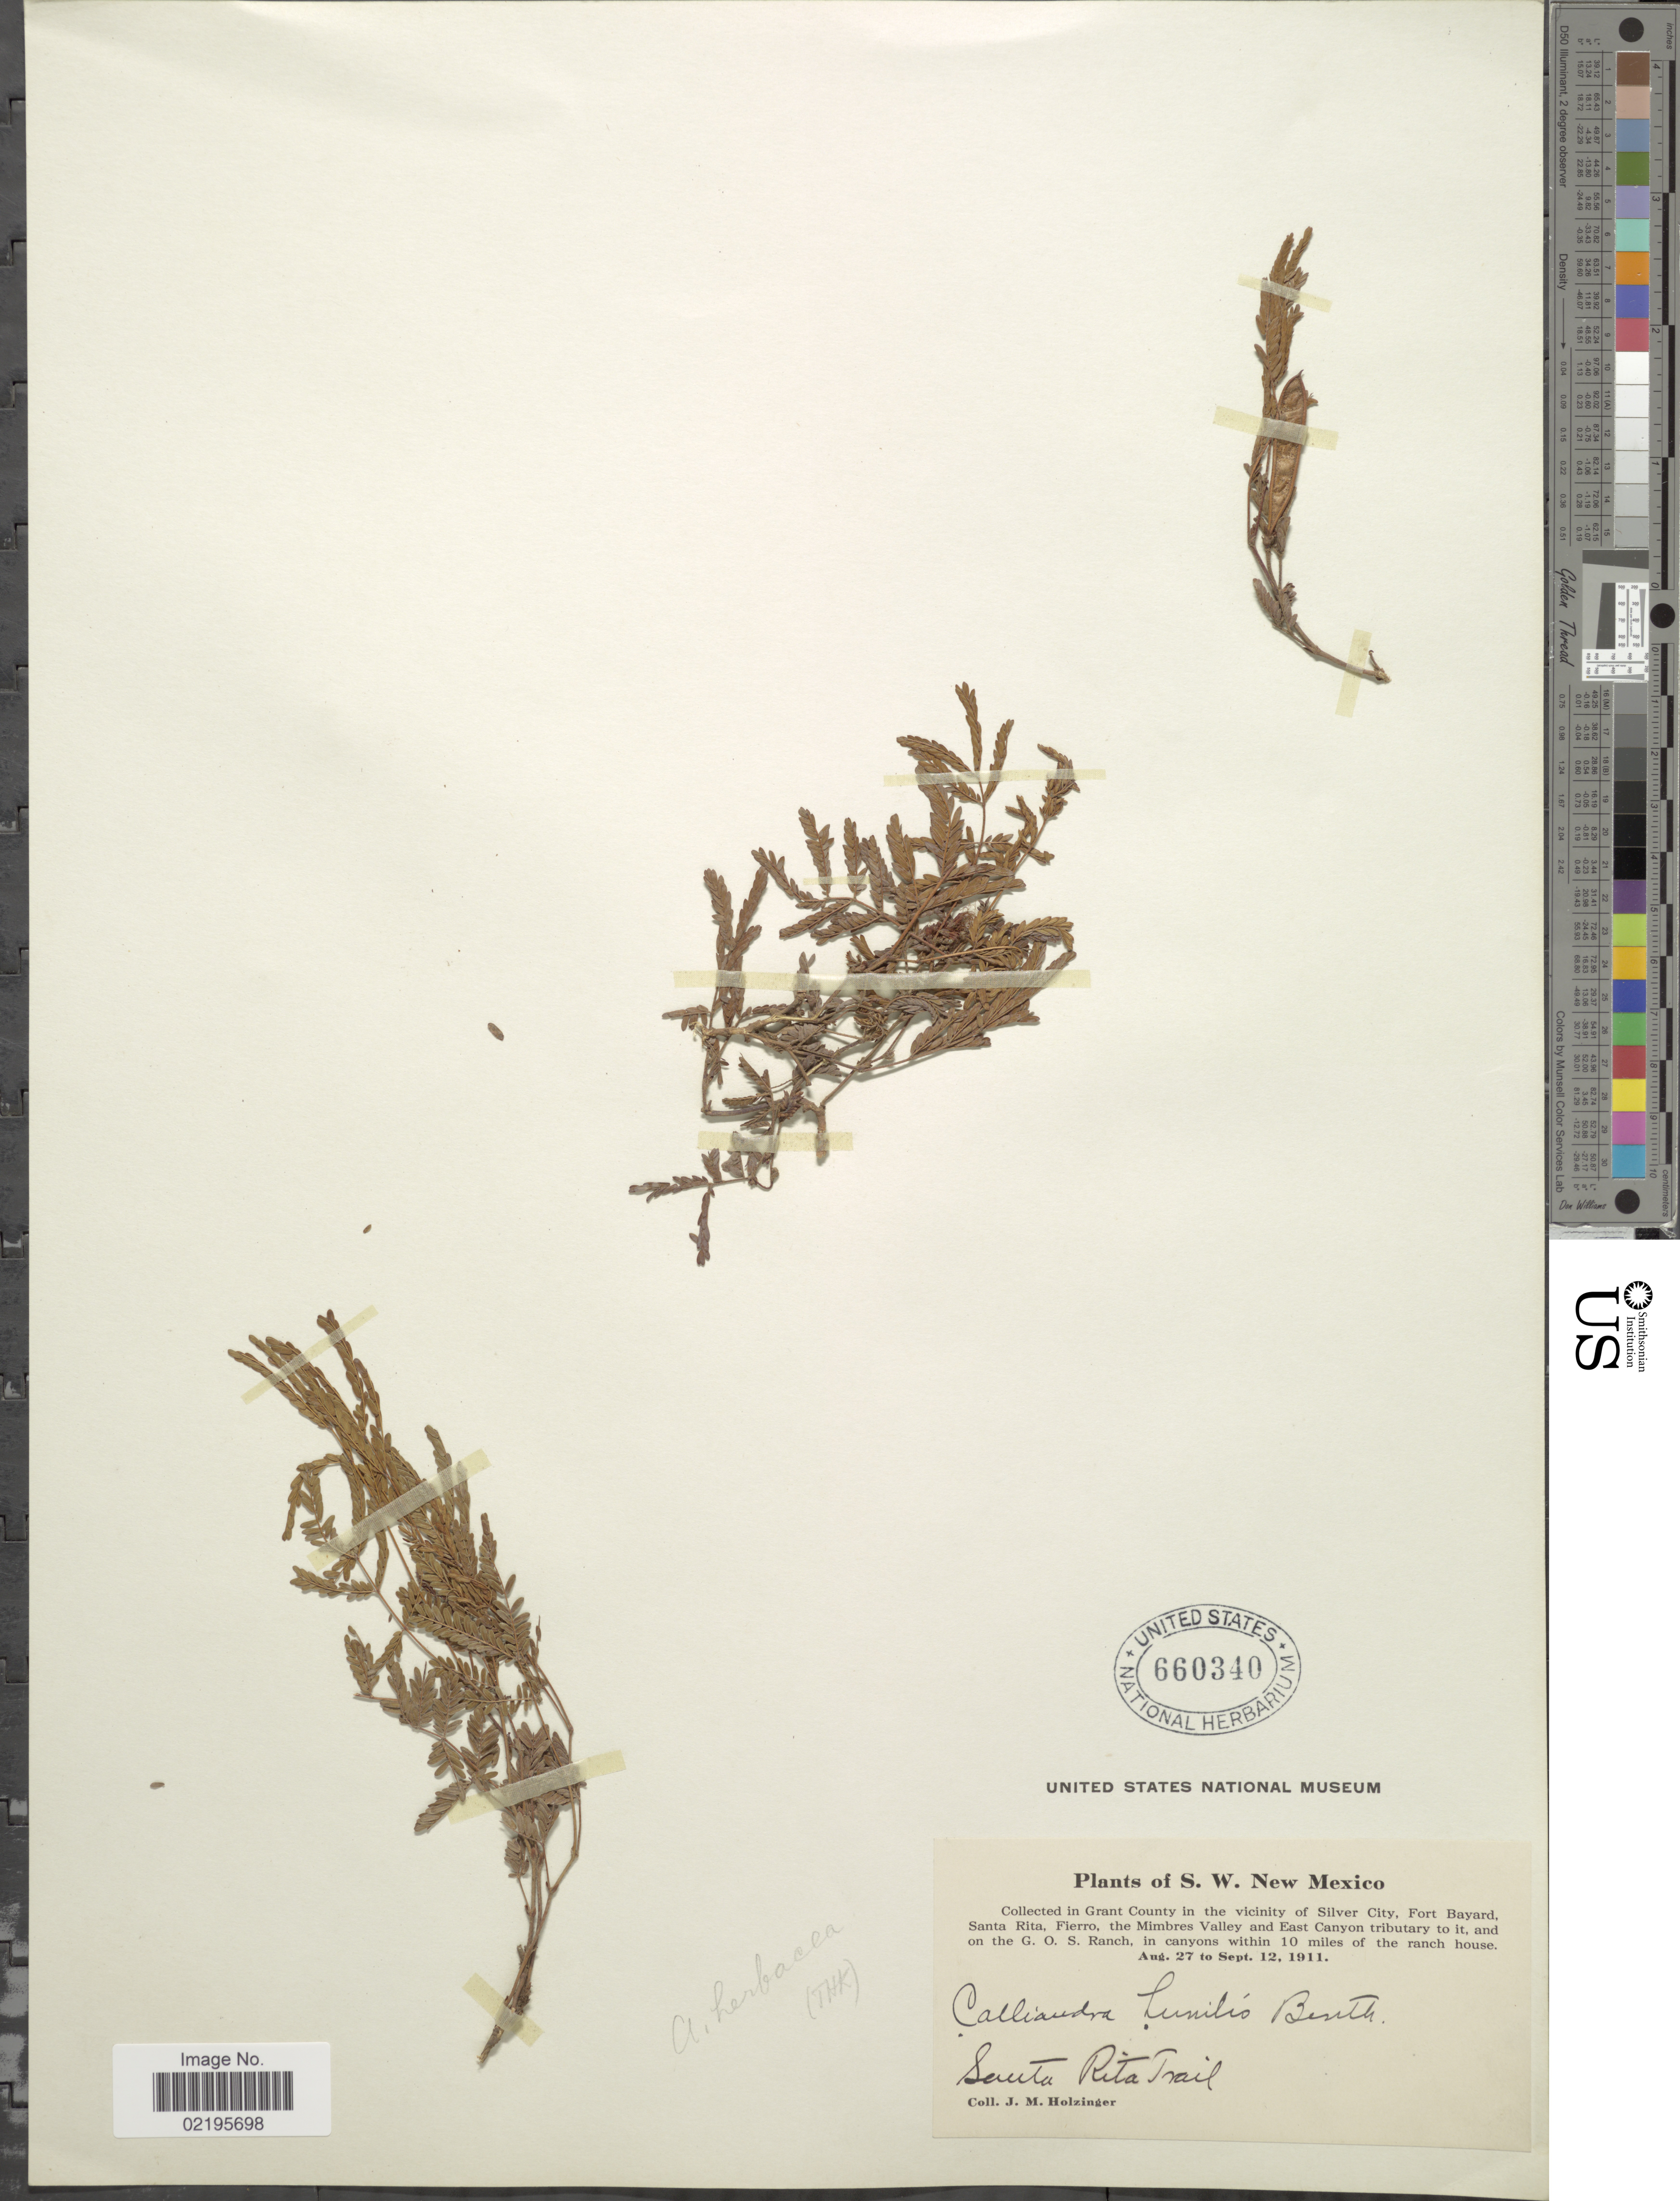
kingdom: Plantae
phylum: Tracheophyta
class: Magnoliopsida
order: Fabales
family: Fabaceae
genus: Calliandra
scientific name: Calliandra humilis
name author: Benth.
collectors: J. M. Holzinger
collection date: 1911-08-27/1911-09-12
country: United States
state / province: New Mexico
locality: S.W. New Mexico, Grant County in the vicinity of Silver City, Fort Bayard, Santa Rita, Fierro, the mimbres Valley and East Canyon tributary to it, and the G.O.S. Ranch, in canyons within 10 miles of the ranch house, Santa Rita Trail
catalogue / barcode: US 660340